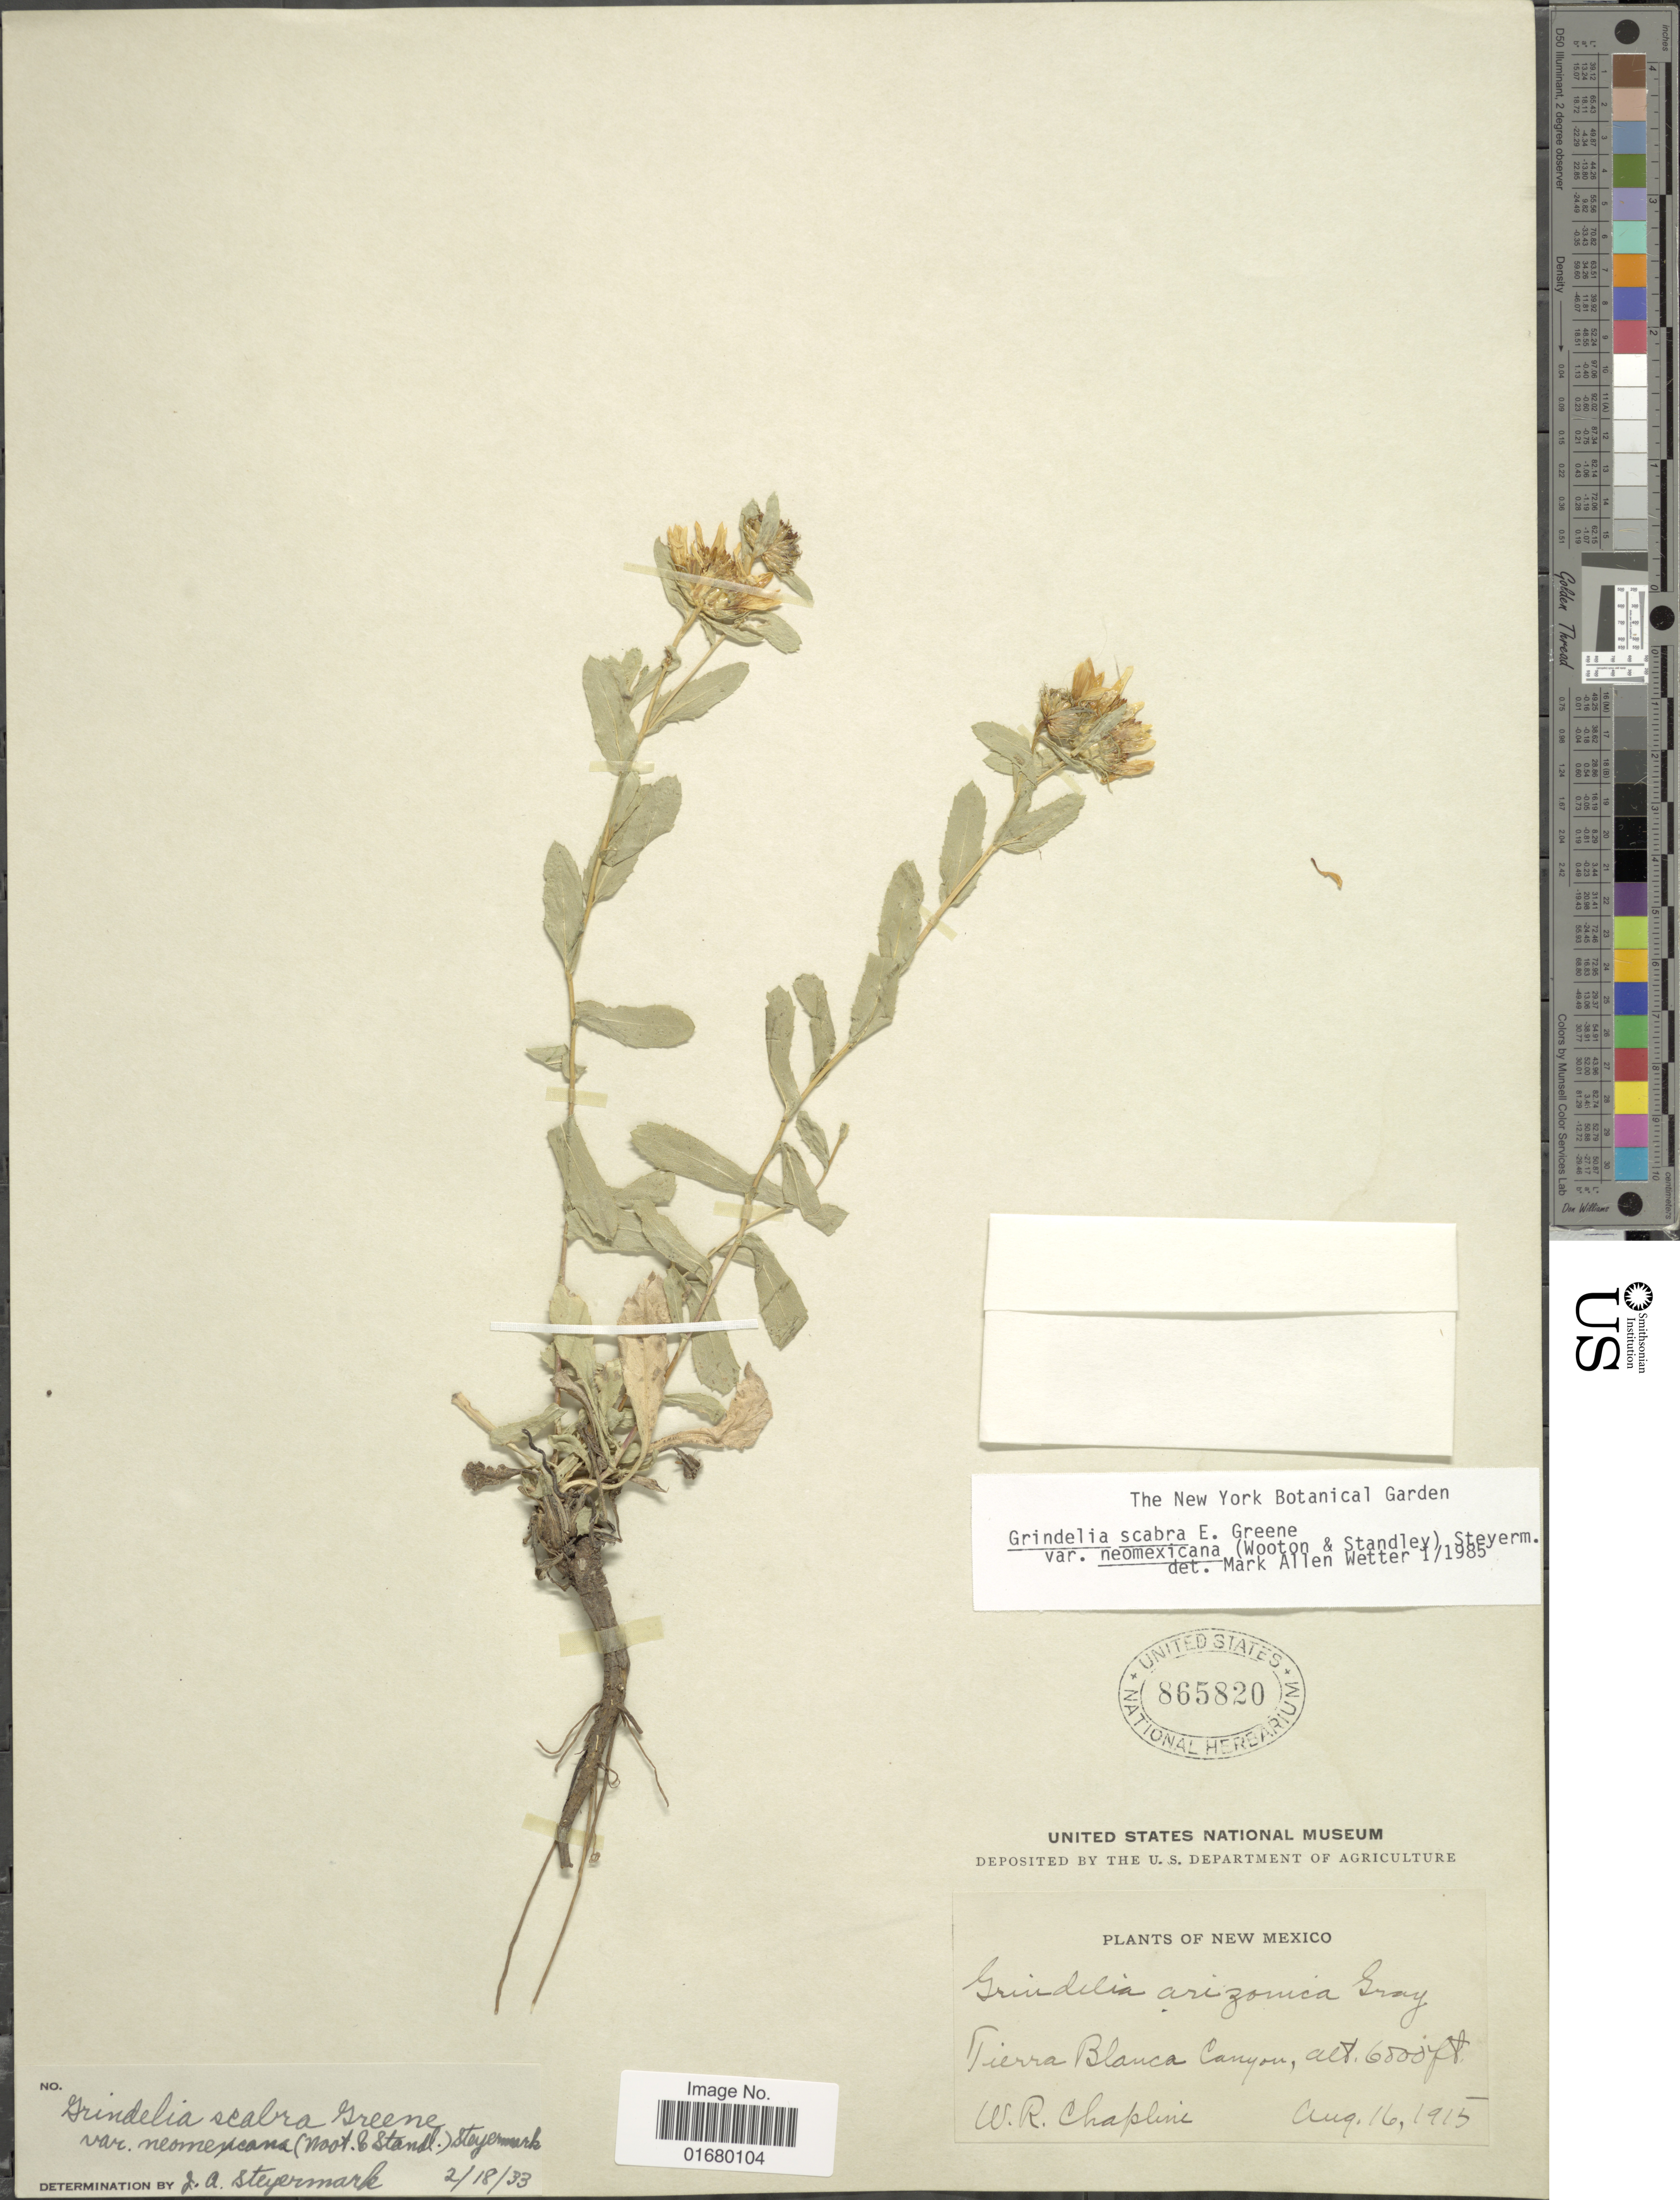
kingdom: Plantae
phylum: Tracheophyta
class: Magnoliopsida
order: Asterales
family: Asteraceae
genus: Grindelia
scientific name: Grindelia scabra var. neomexicana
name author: (Wooton & Standl.) Steyerm.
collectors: W. Chapline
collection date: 1915-08-16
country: United States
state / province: New Mexico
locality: Tierra Blanca Canyon.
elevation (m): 2073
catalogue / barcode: US 865820